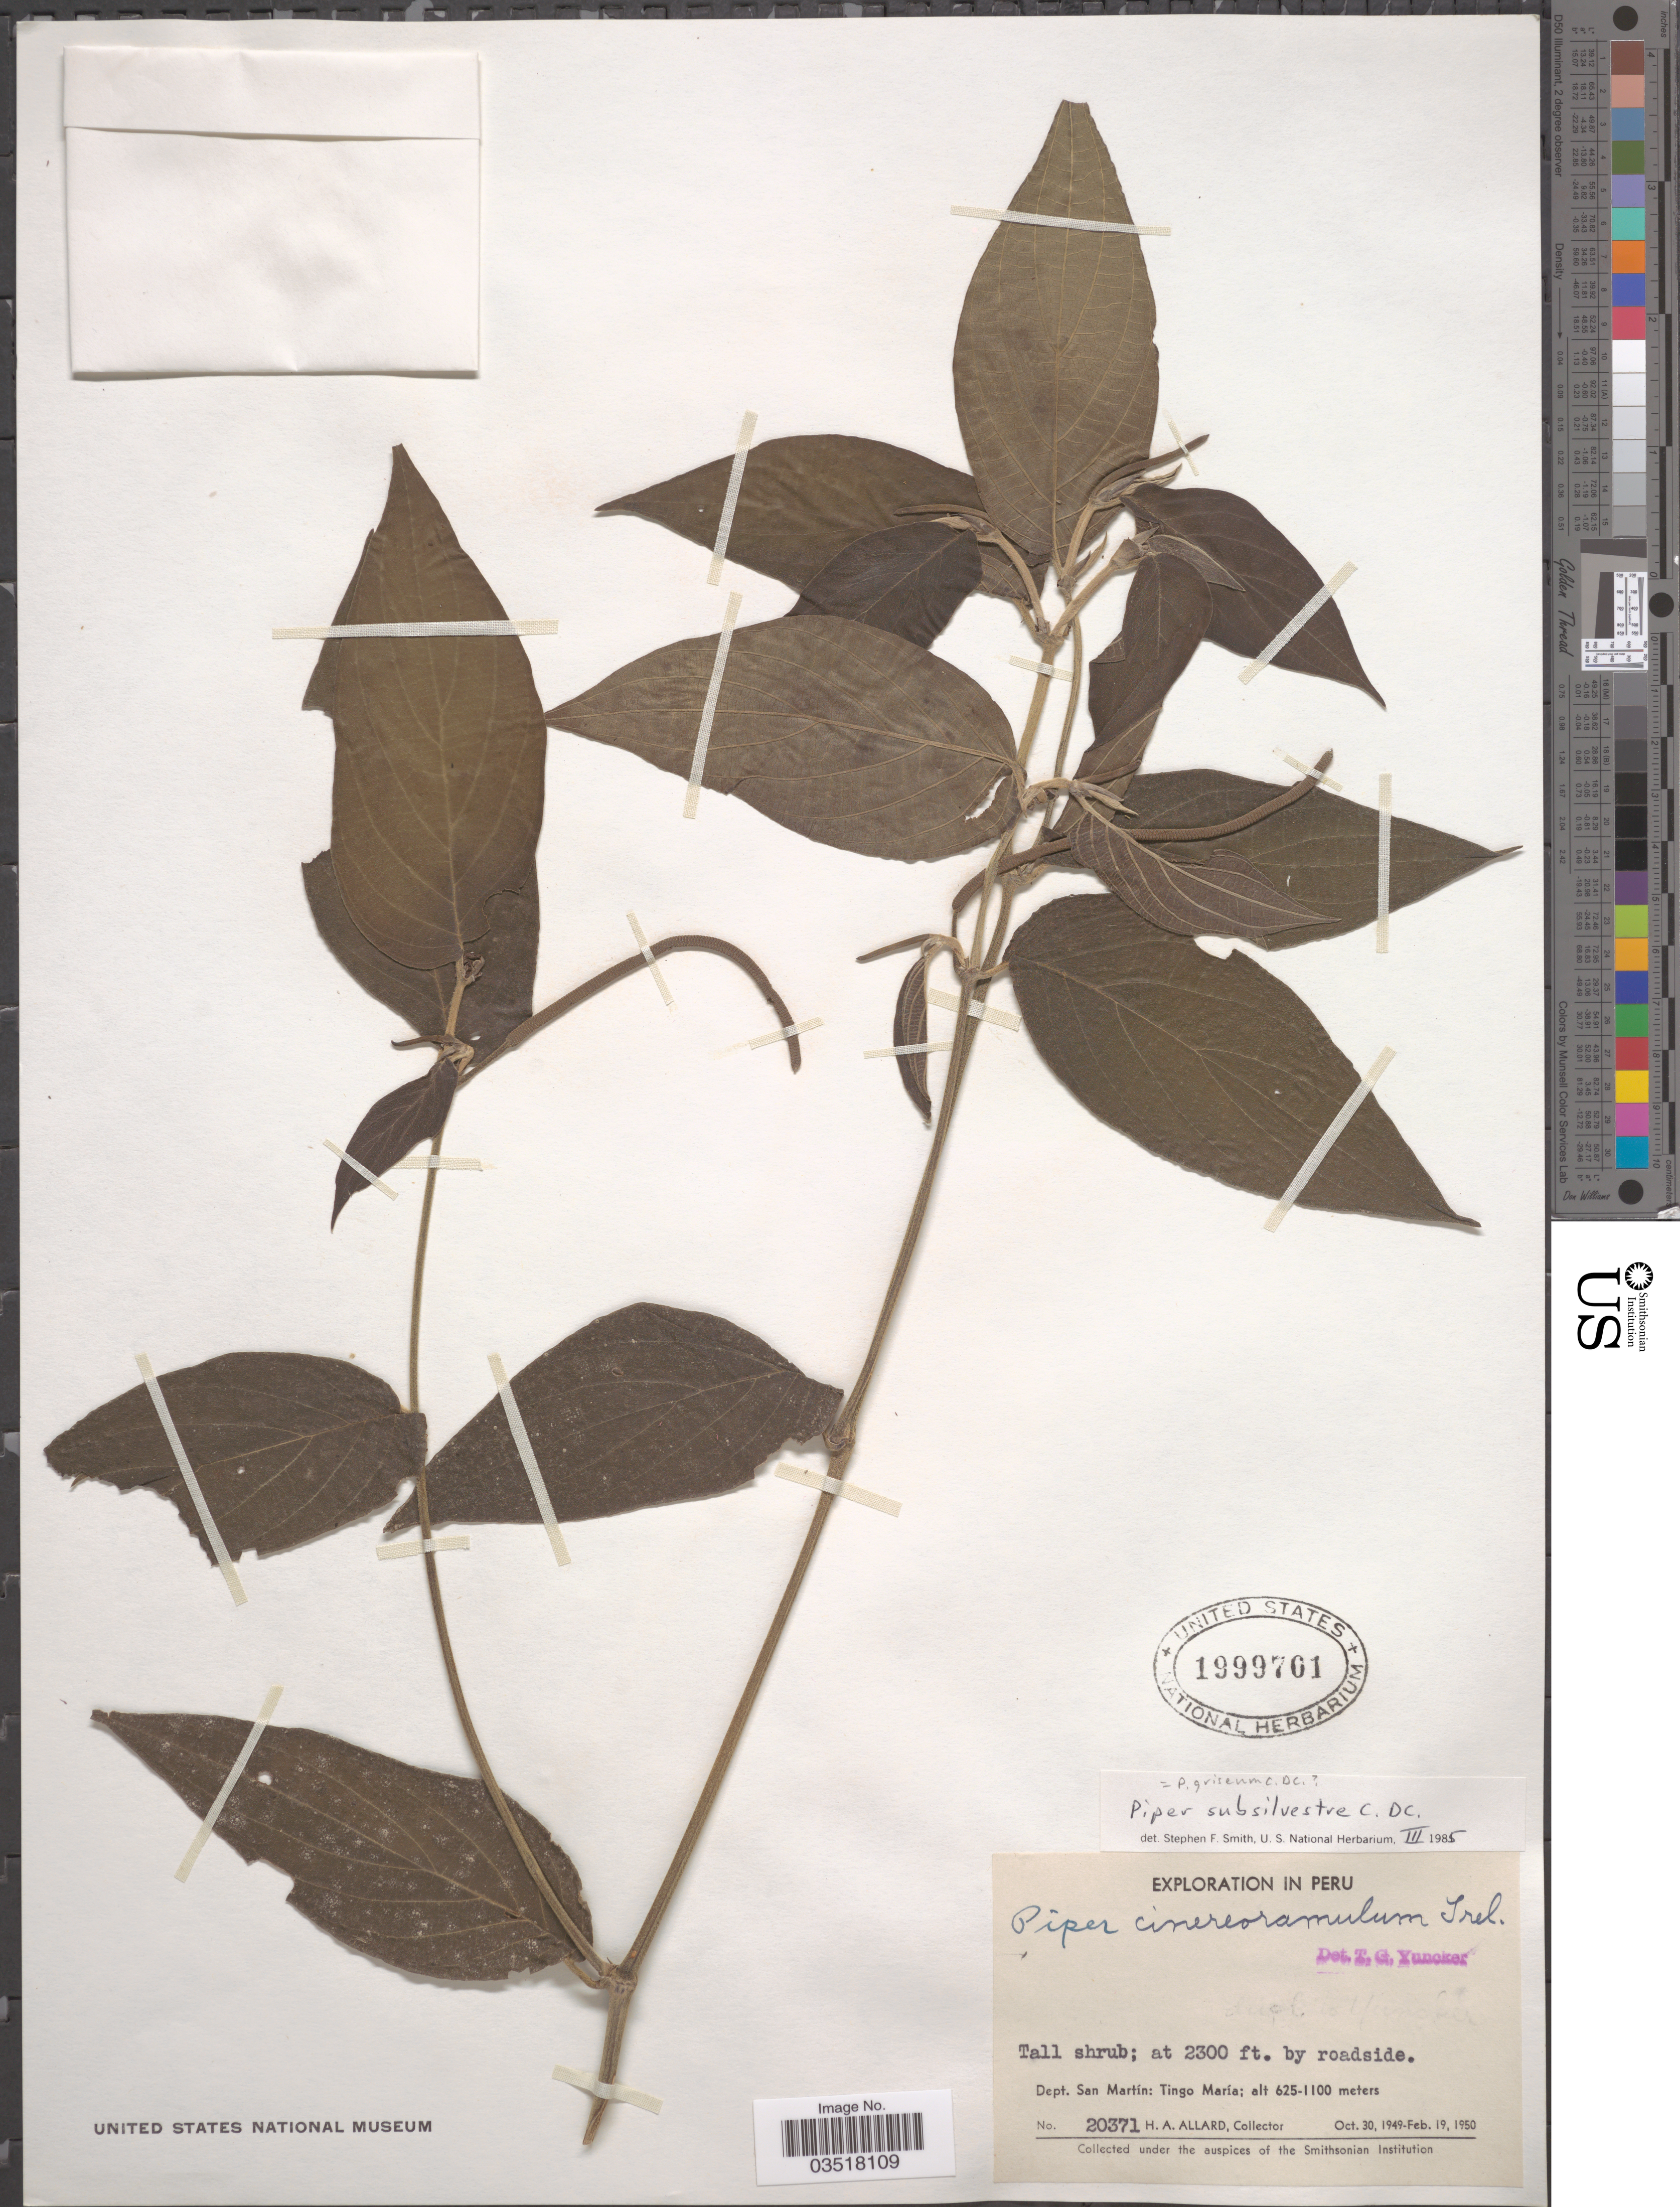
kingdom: Plantae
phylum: Tracheophyta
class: Magnoliopsida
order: Piperales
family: Piperaceae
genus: Piper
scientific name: Piper cinereoramulum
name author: Trel. in J.F. Macbr.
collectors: H. A. Allard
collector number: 20371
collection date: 1949-10-30/1950-02-19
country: Peru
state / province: San Martín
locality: Dept. San Martín: Tingo María.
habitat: at roadside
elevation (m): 625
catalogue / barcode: US 1999701